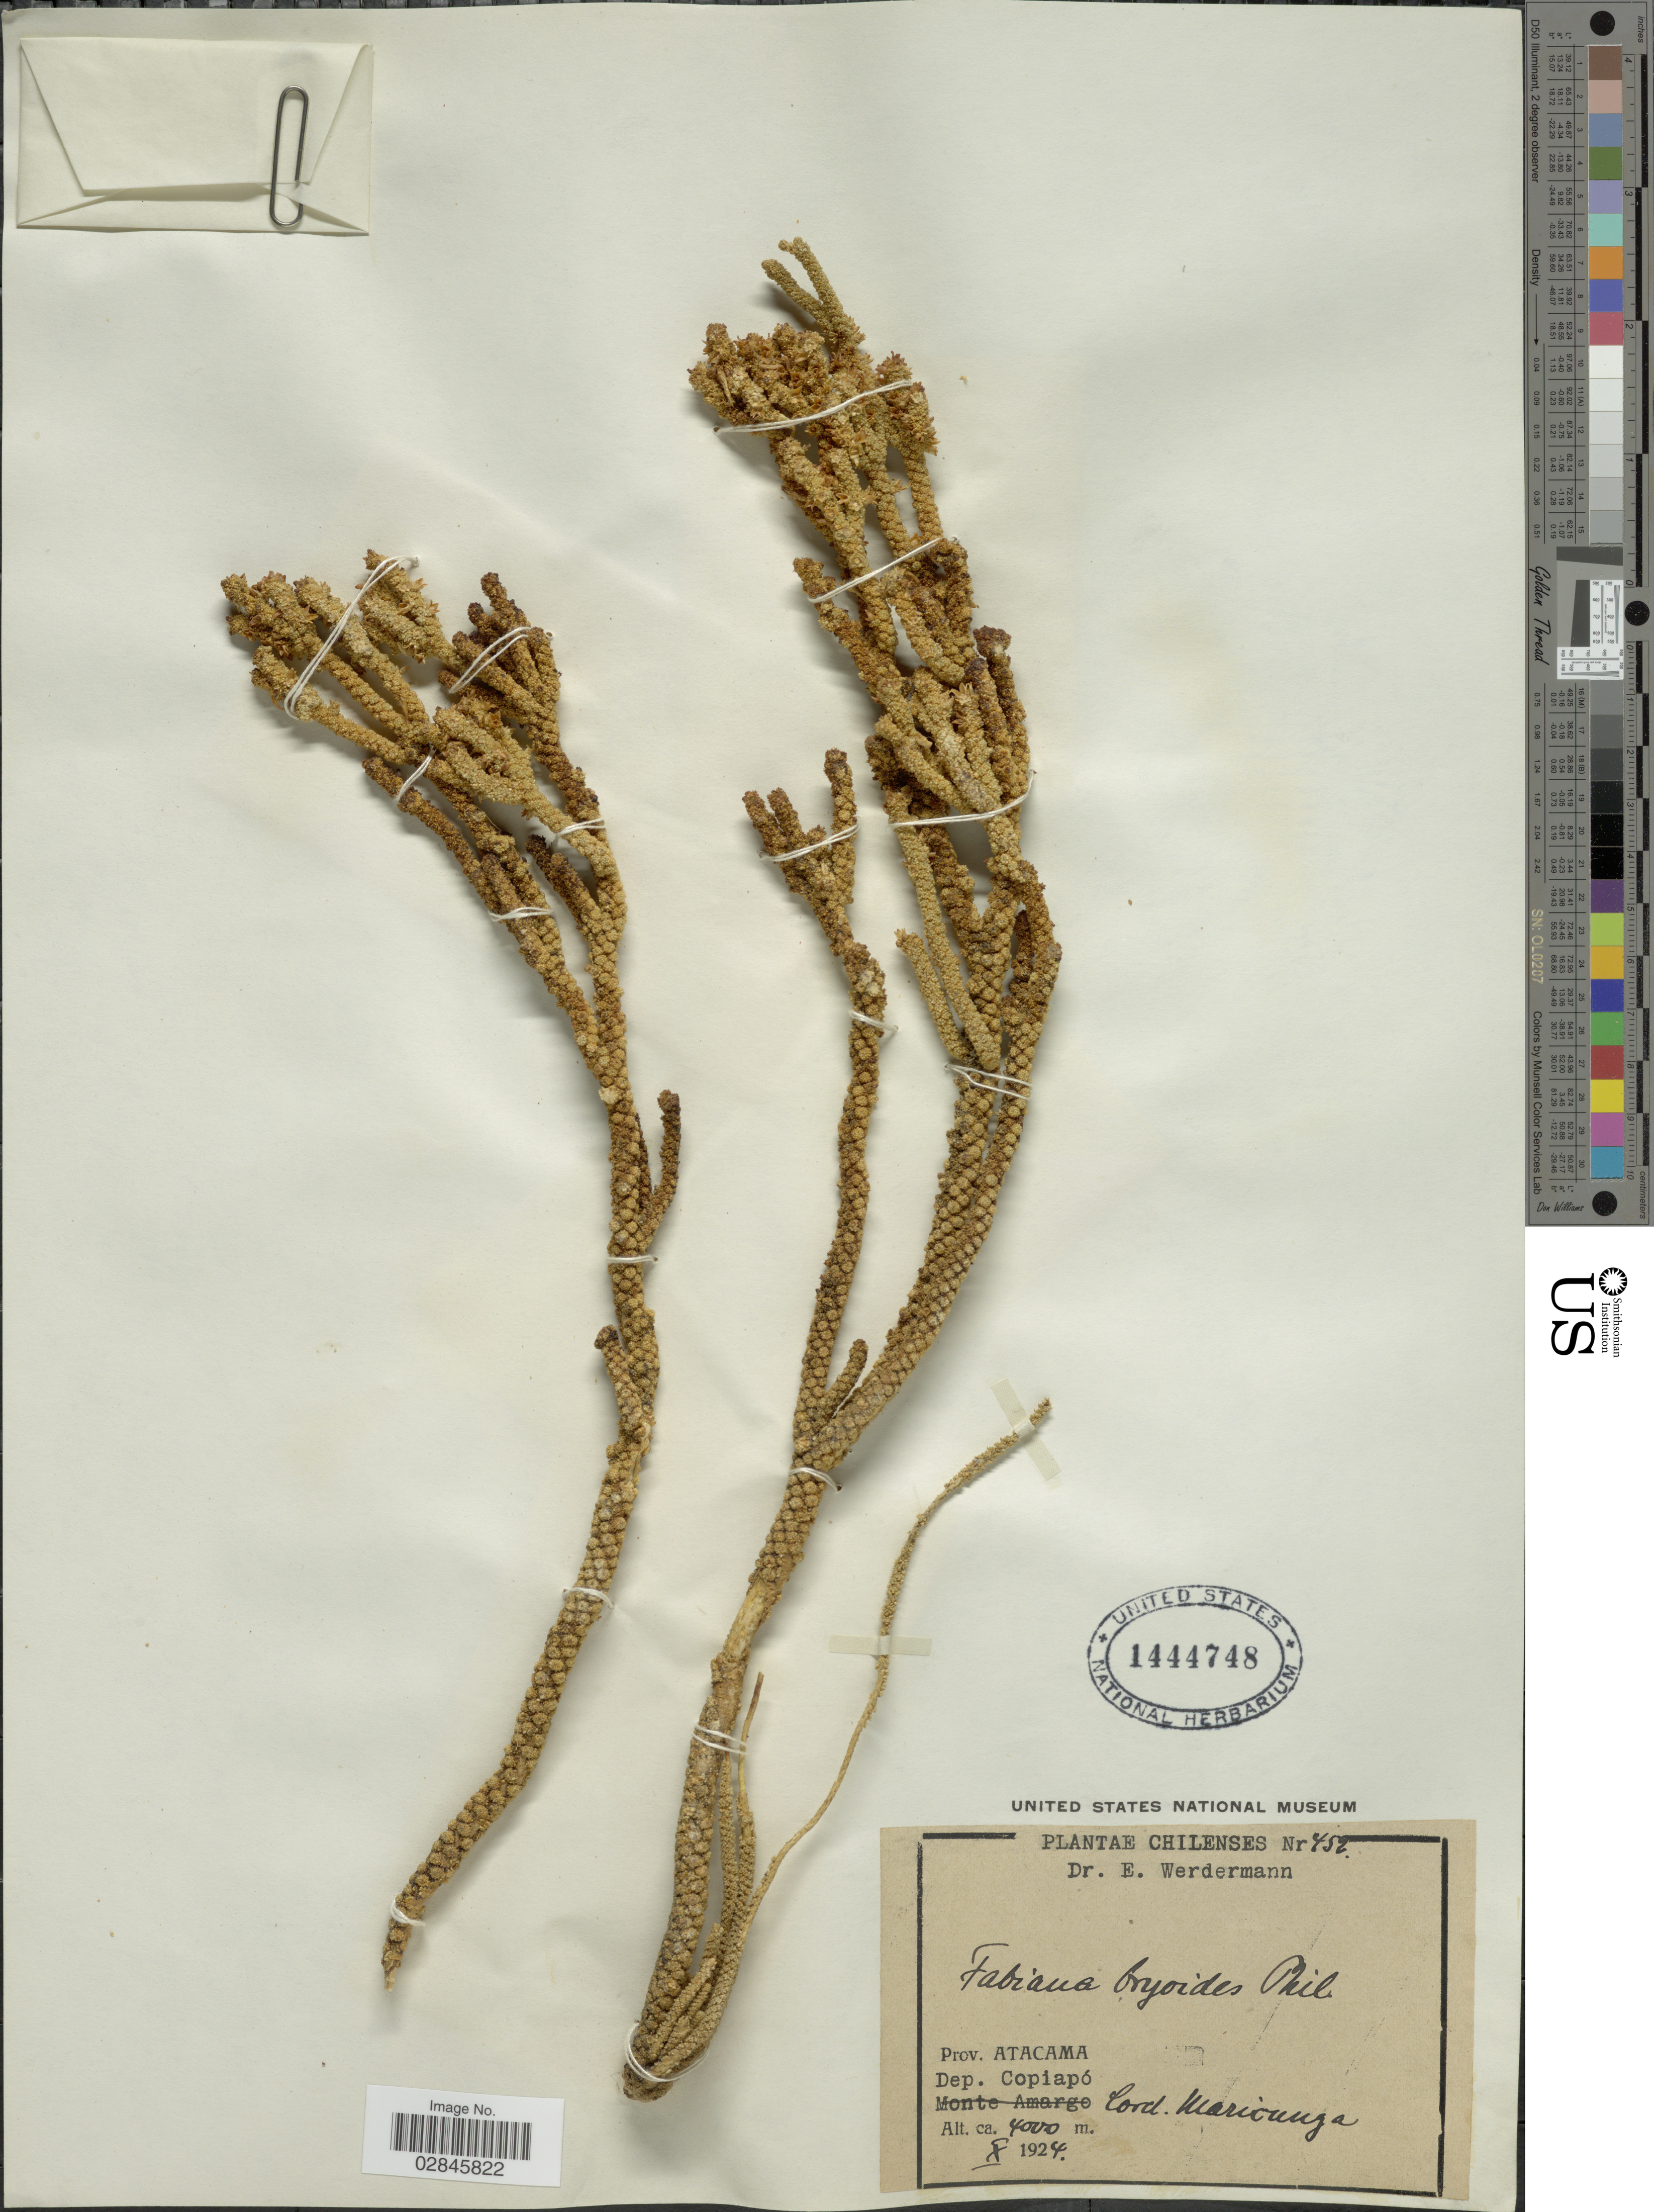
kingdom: Plantae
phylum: Tracheophyta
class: Magnoliopsida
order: Solanales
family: Solanaceae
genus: Fabiana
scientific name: Fabiana bryoides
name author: Phil.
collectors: E. Werdermann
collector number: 452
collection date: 1924-10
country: Chile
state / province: Atacama (III)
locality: Dep. Copiapó. Cord. Maricunga.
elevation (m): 4000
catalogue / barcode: US 1444748